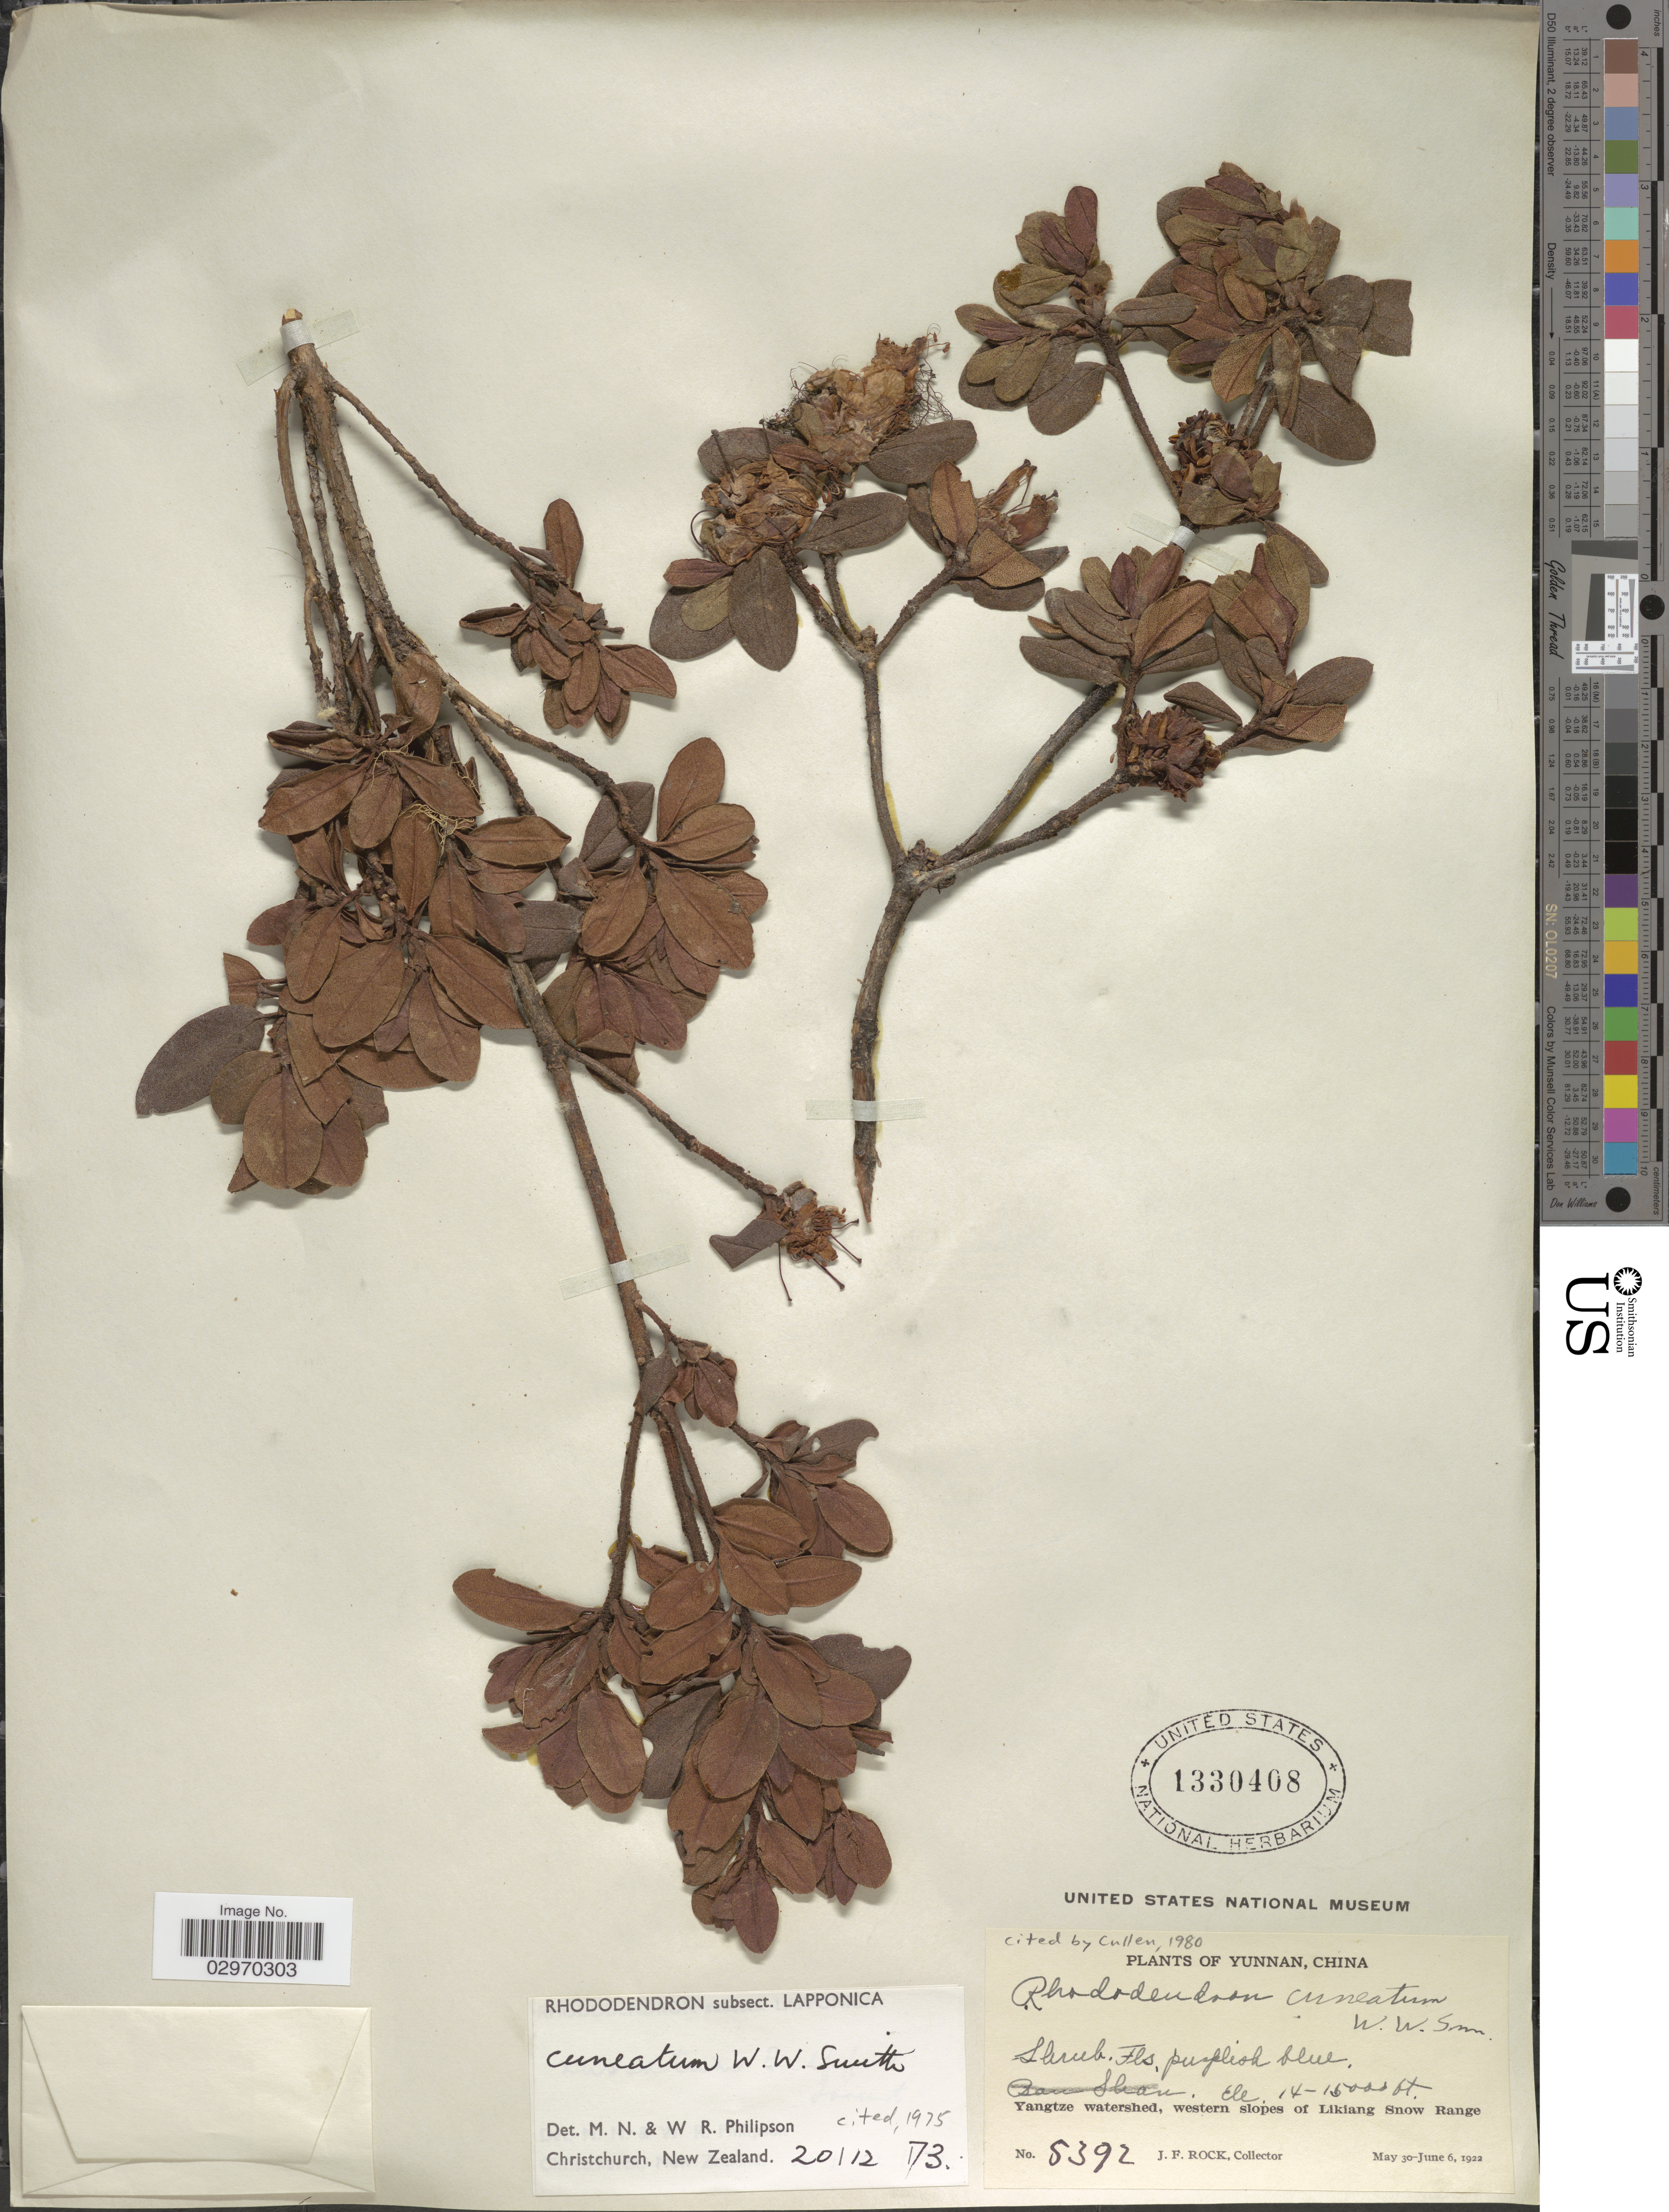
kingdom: Plantae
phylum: Tracheophyta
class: Magnoliopsida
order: Ericales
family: Ericaceae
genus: Rhododendron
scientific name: Rhododendron cuneatum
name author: W.W. Sm.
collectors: J. Rock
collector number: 5392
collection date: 1922-05-30/1922-06-06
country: China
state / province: Yunnan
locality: Yangtze watershed, western slopes of Likiang Snow Range.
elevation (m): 4267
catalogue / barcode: US 1330408